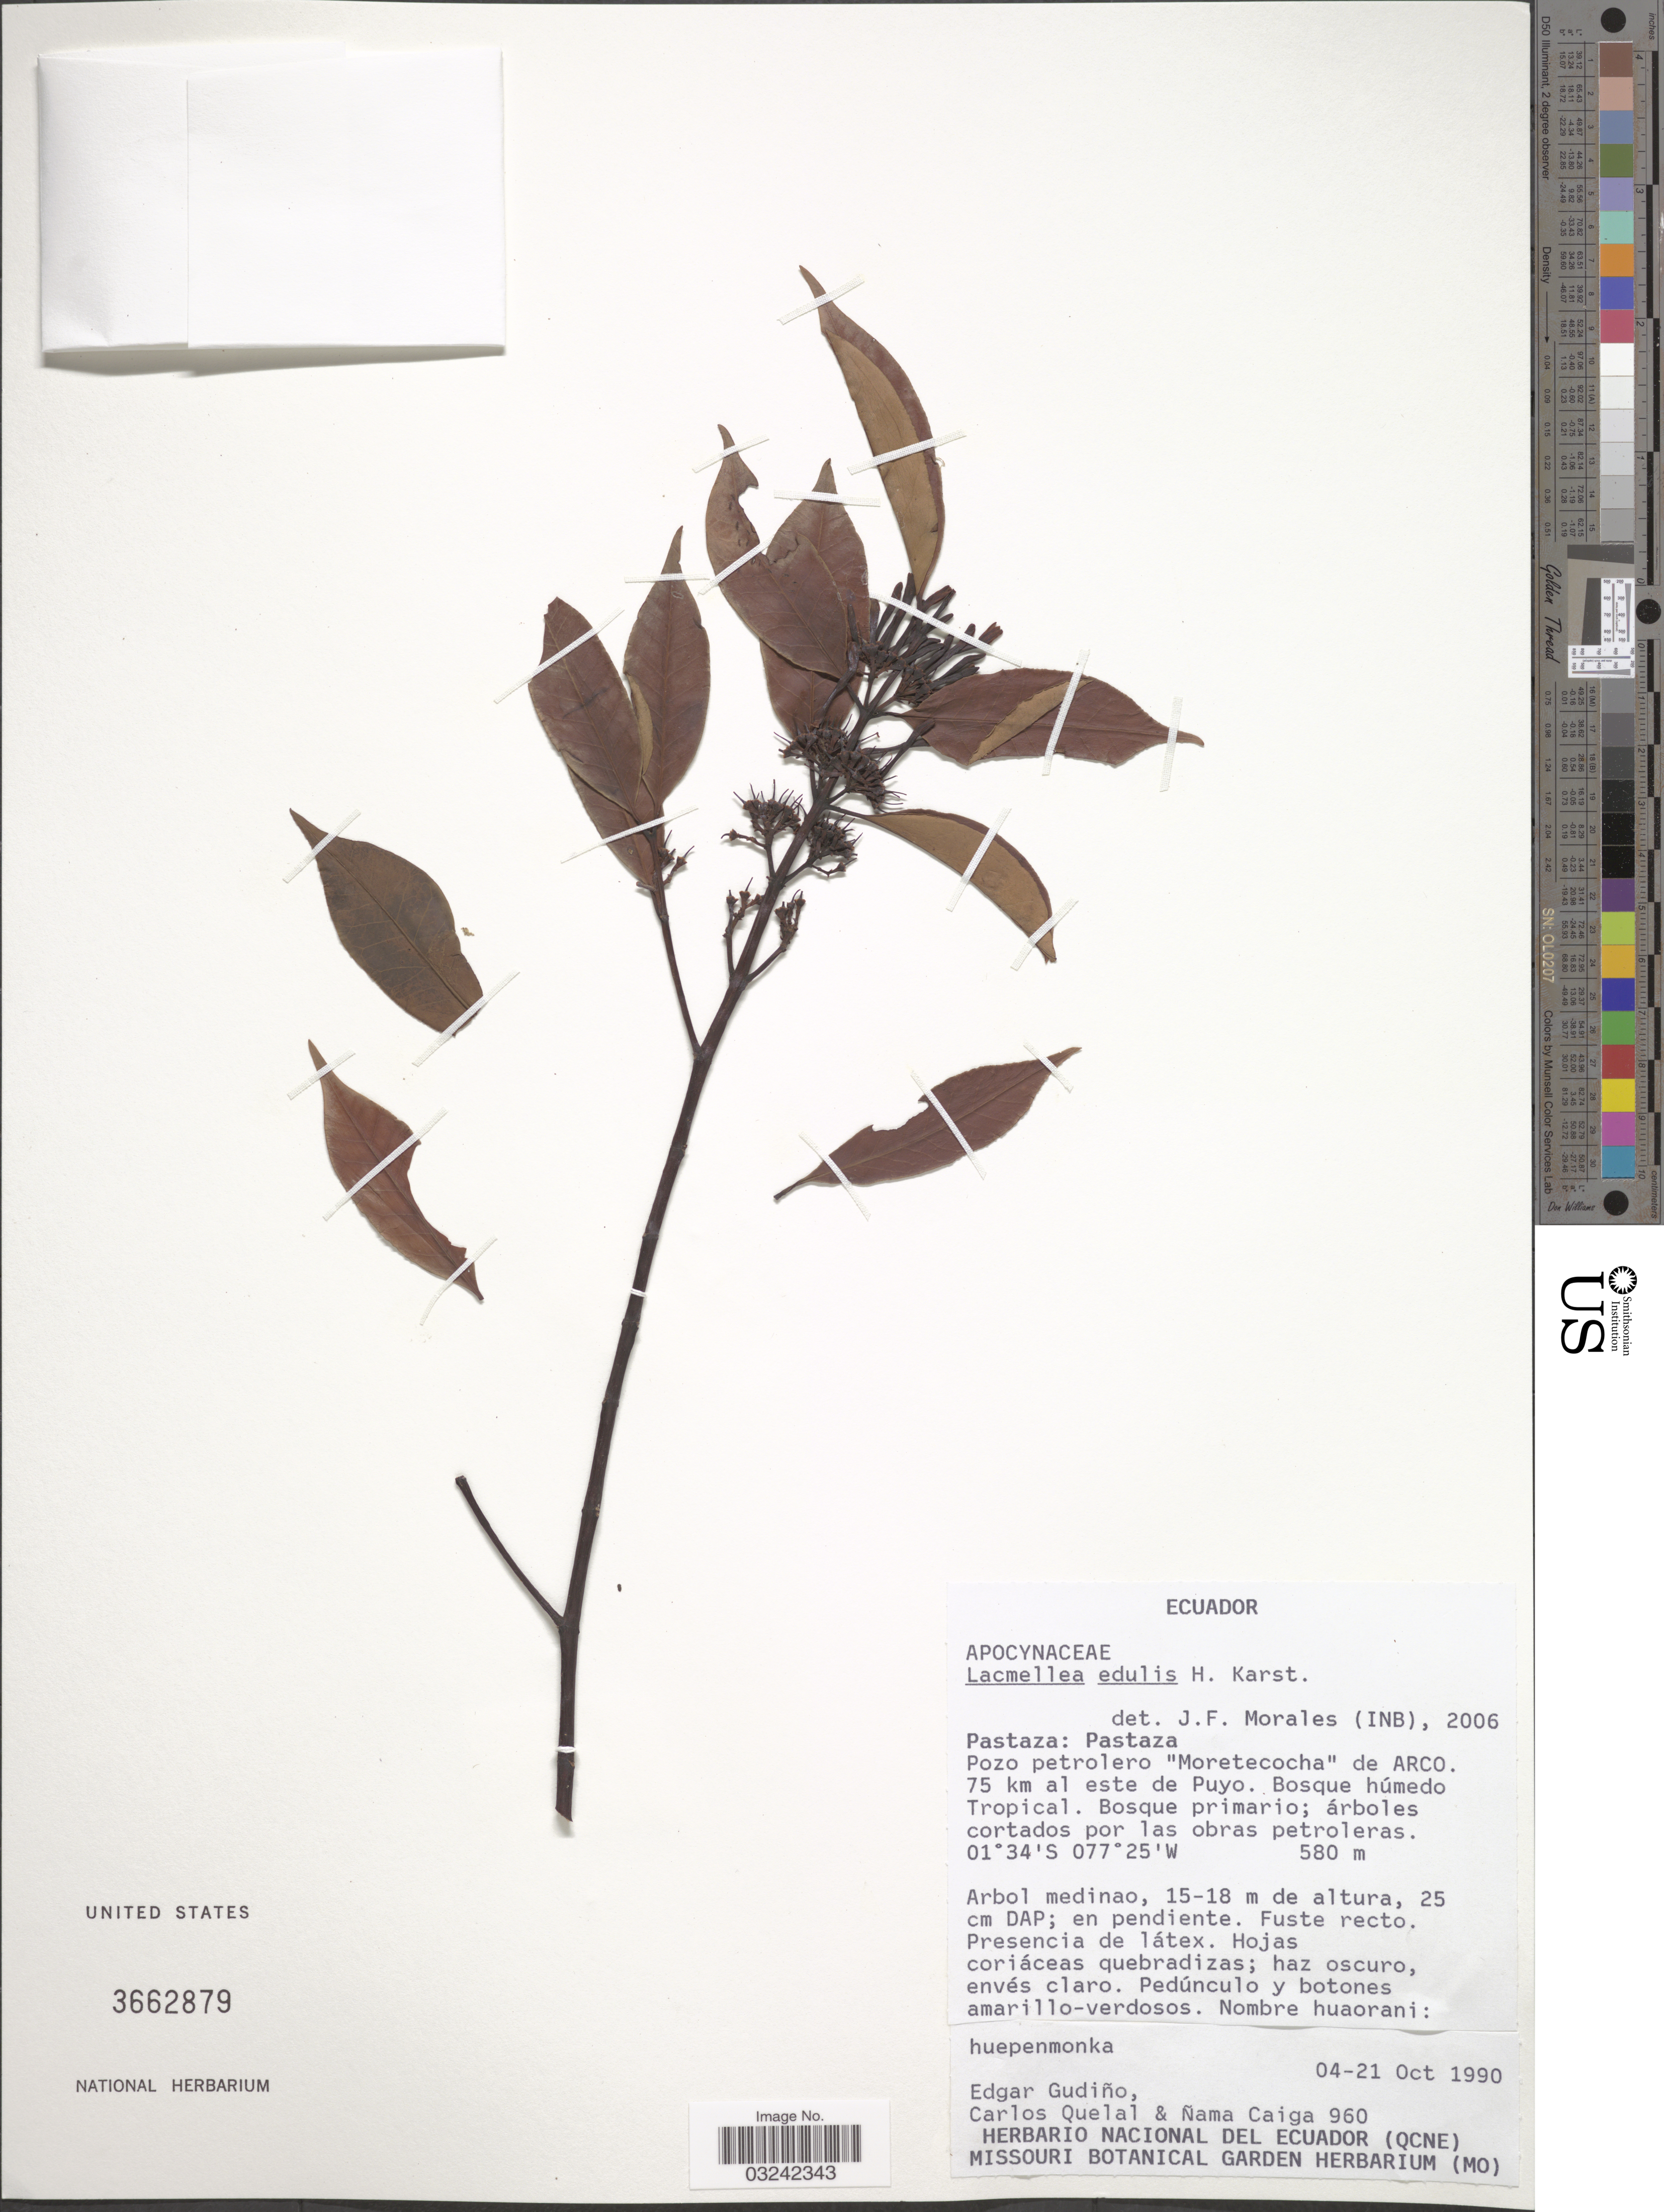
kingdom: Plantae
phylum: Tracheophyta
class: Magnoliopsida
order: Gentianales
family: Apocynaceae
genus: Lacmellea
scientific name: Lacmellea edulis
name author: H. Karst.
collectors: E. Gudiño, C. Quelal & Ñ. Caiga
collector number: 960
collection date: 1990-10-04/1990-10-21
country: Ecuador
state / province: Pastaza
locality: Pastaza. Pozo petrolero "Moretecocha" de Arco. 75 km al este de Puyo.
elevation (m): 580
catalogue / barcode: US 3662879